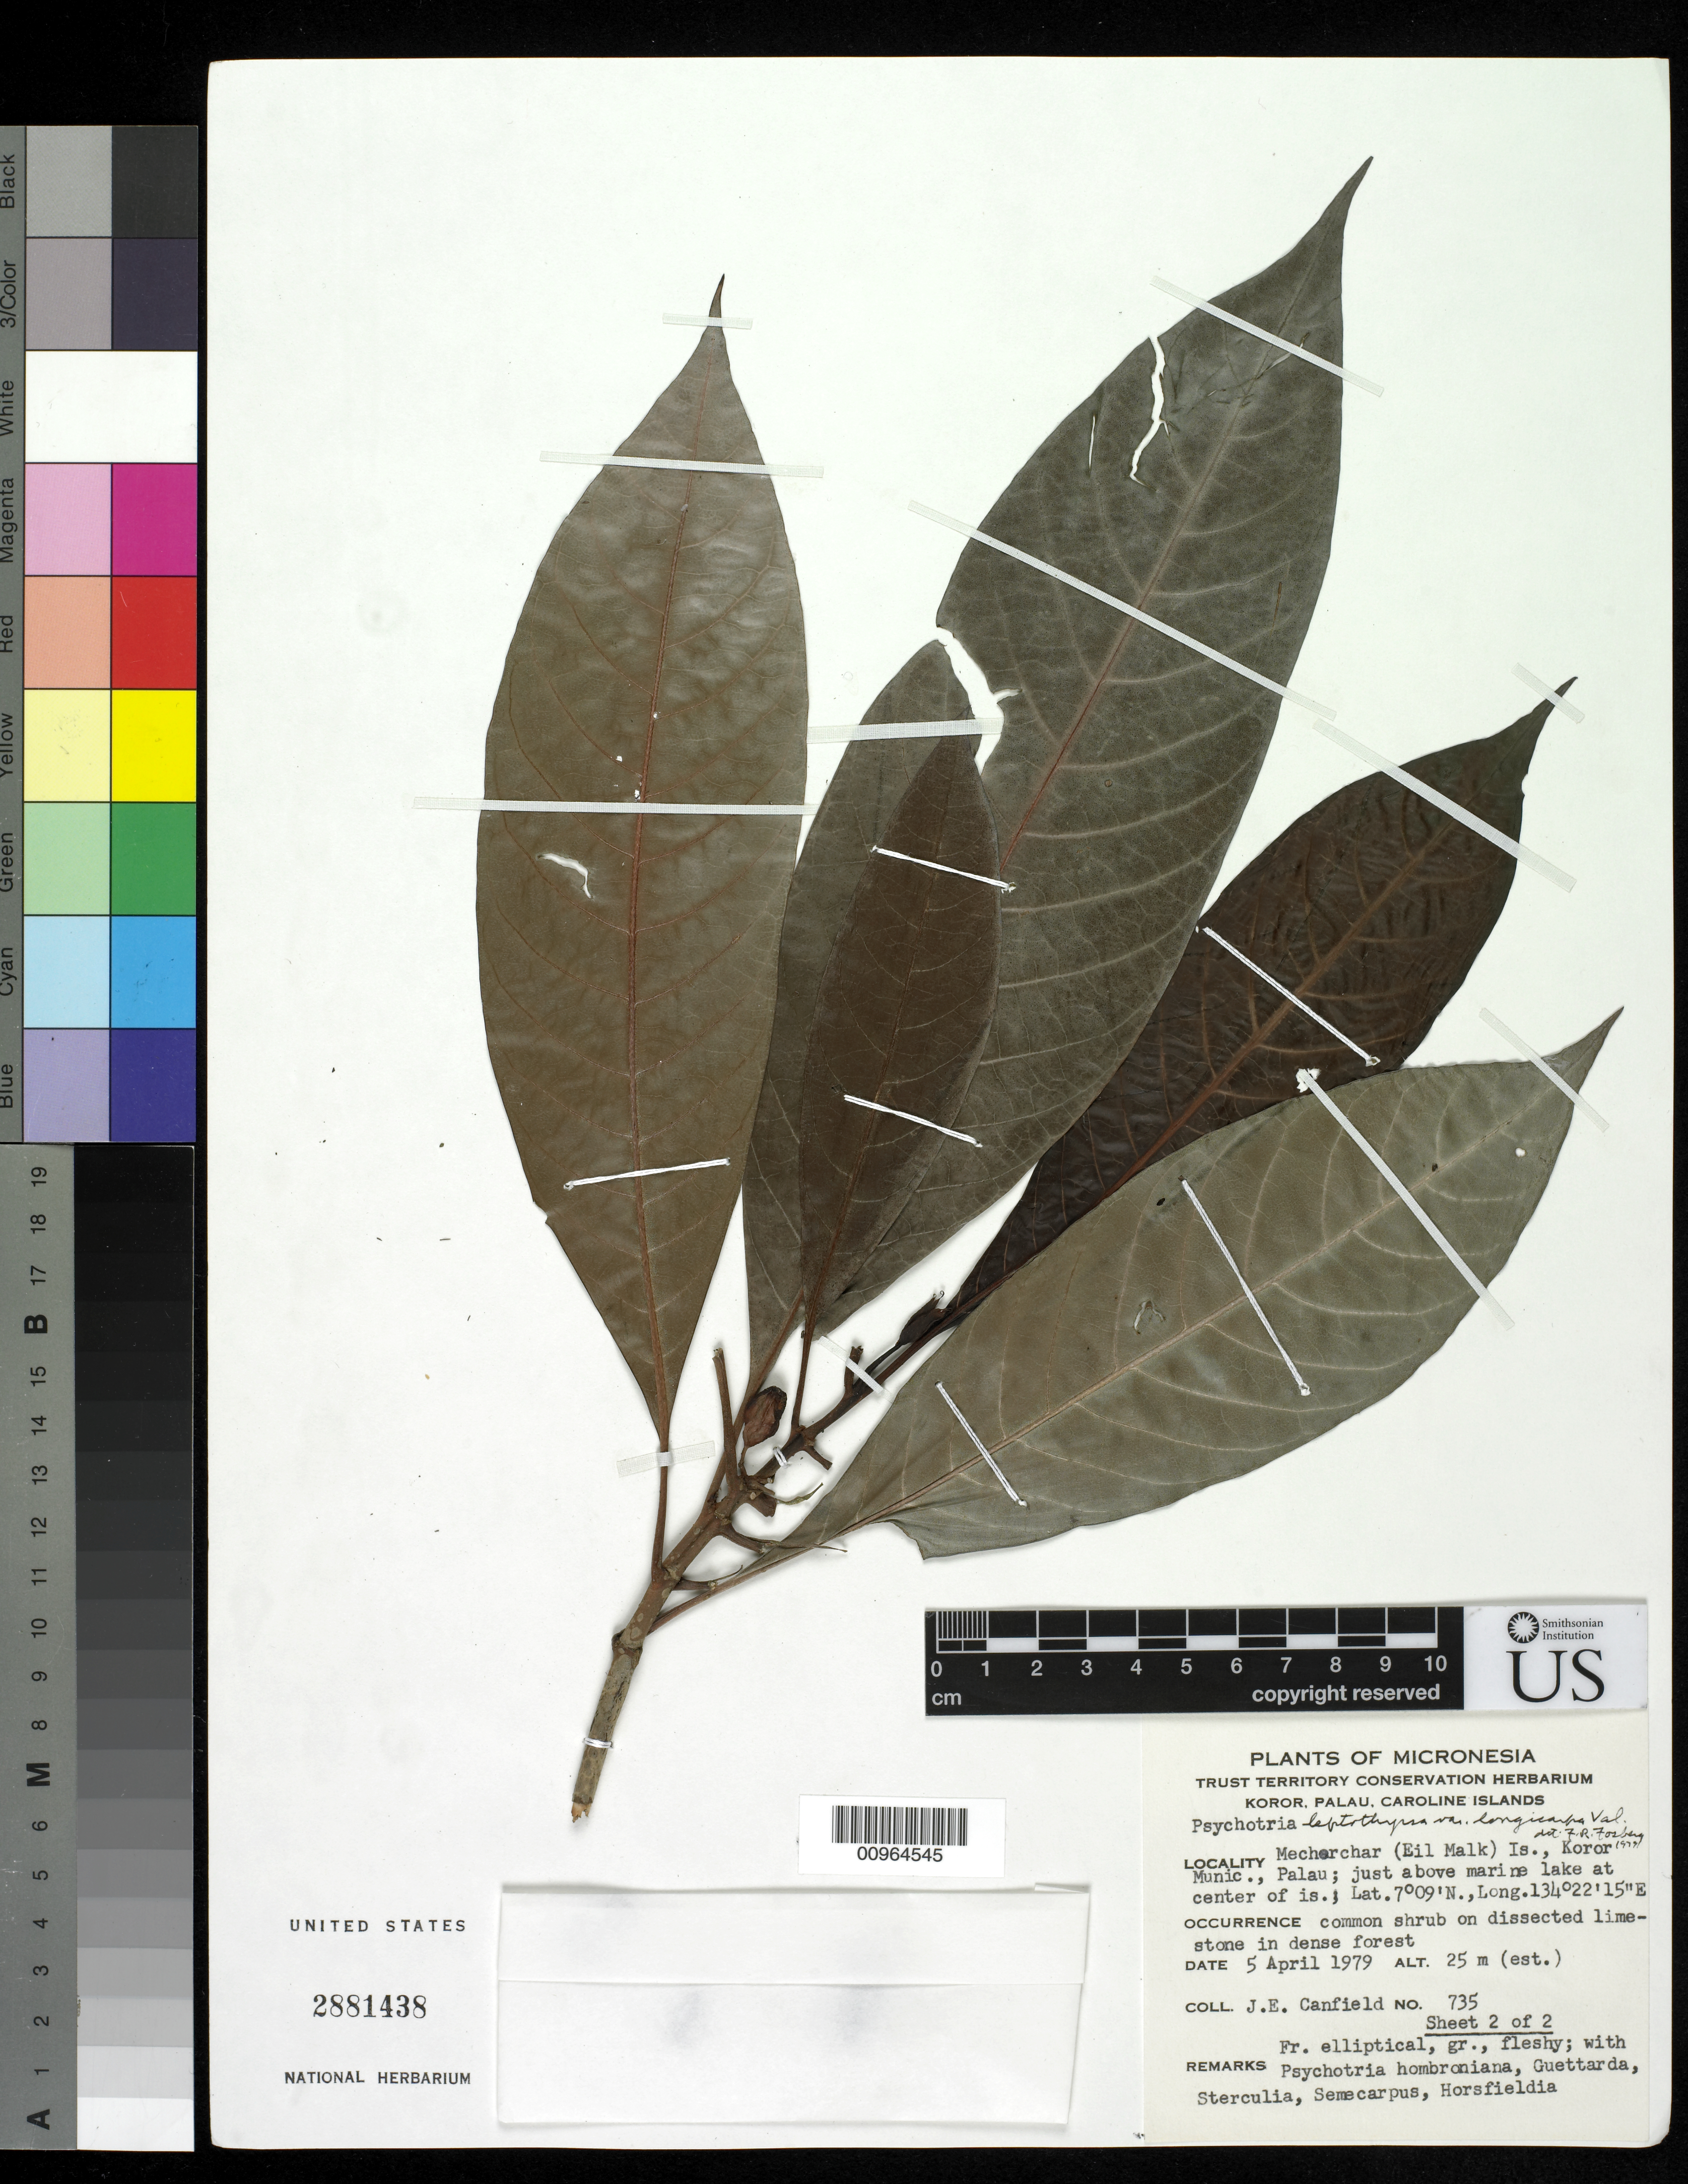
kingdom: Plantae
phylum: Tracheophyta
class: Magnoliopsida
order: Gentianales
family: Rubiaceae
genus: Psychotria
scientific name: Psychotria leptothyrsa var. longicarpa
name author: Valeton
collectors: J. E. Canfield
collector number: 735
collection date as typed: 05 Apr 1979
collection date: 1979-04-05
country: Palau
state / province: Koror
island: Mecherchar (Eil Malk)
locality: (Eil Malk island), Koror Minc., just above marine lake at center of island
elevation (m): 25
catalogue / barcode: US 2881438